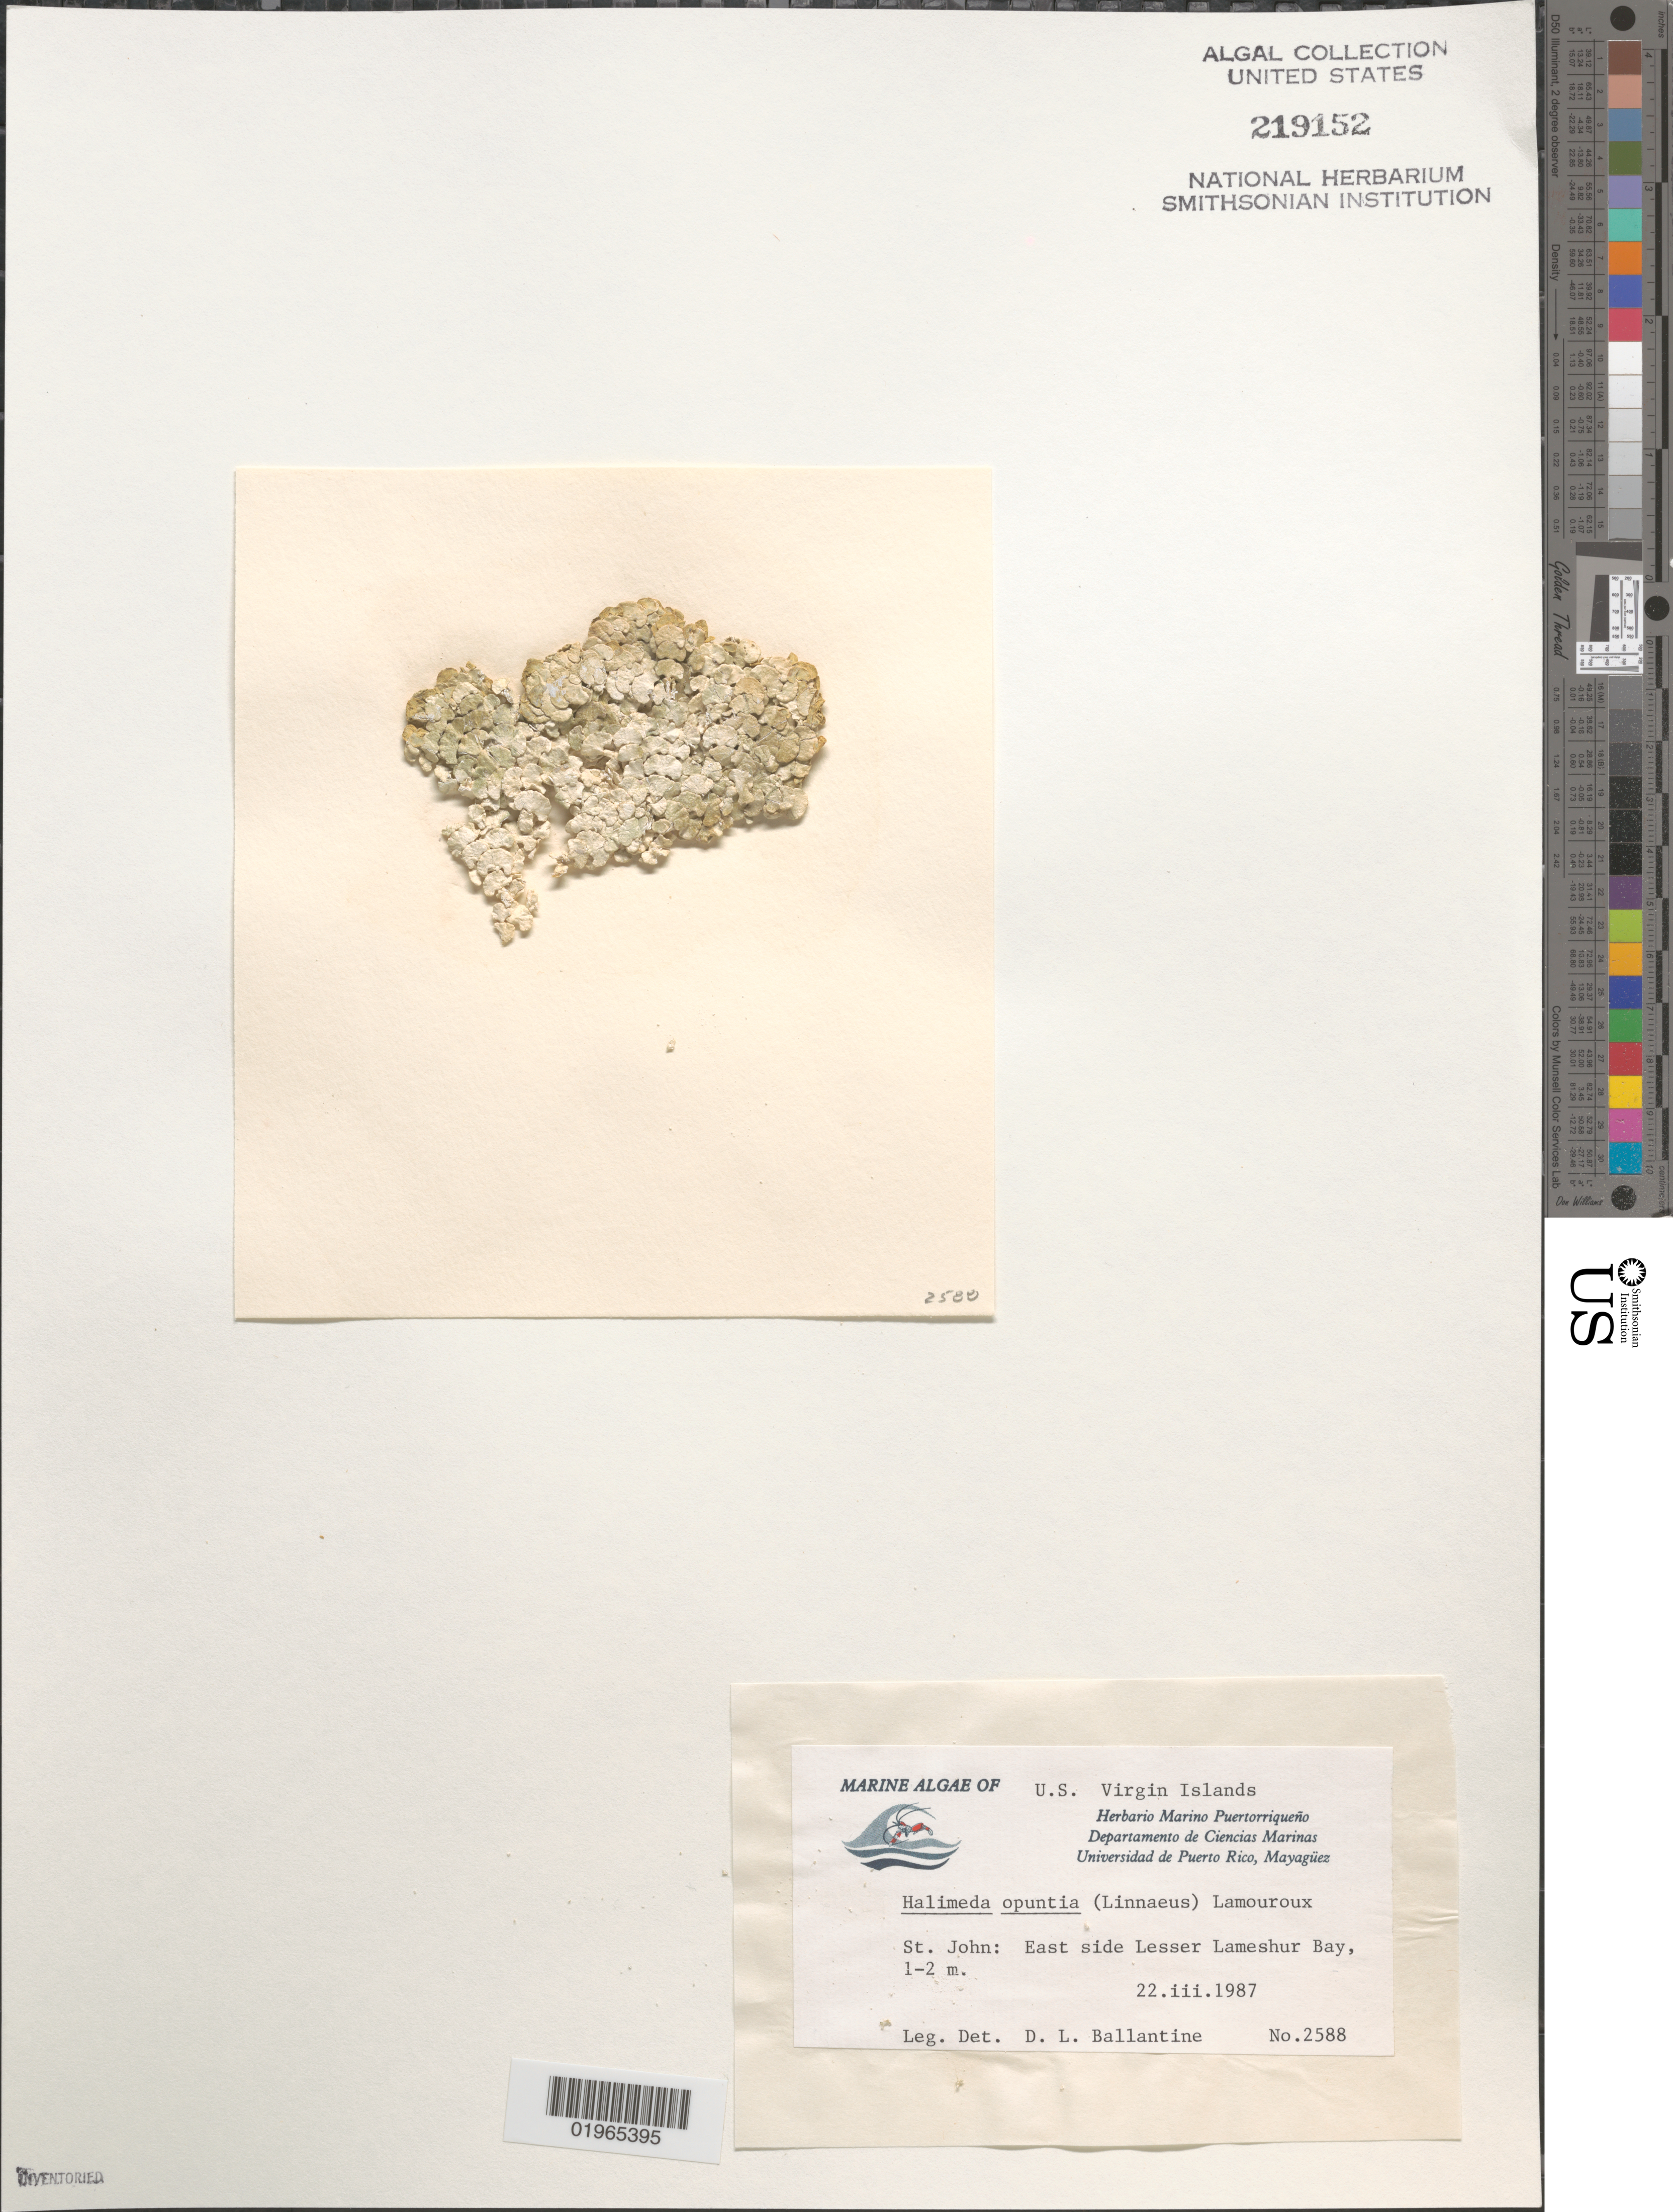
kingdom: Plantae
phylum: Chlorophyta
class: Ulvophyceae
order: Bryopsidales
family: Halimedaceae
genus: Halimeda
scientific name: Halimeda opuntia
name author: (L.) J.V.Lamouroux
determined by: Ballantine, D. L.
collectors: D.L. Ballantine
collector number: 2588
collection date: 1987-03-22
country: U.S. Virgin Islands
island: St. John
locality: East side Lesser Lameshur Bay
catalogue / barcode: US 219152